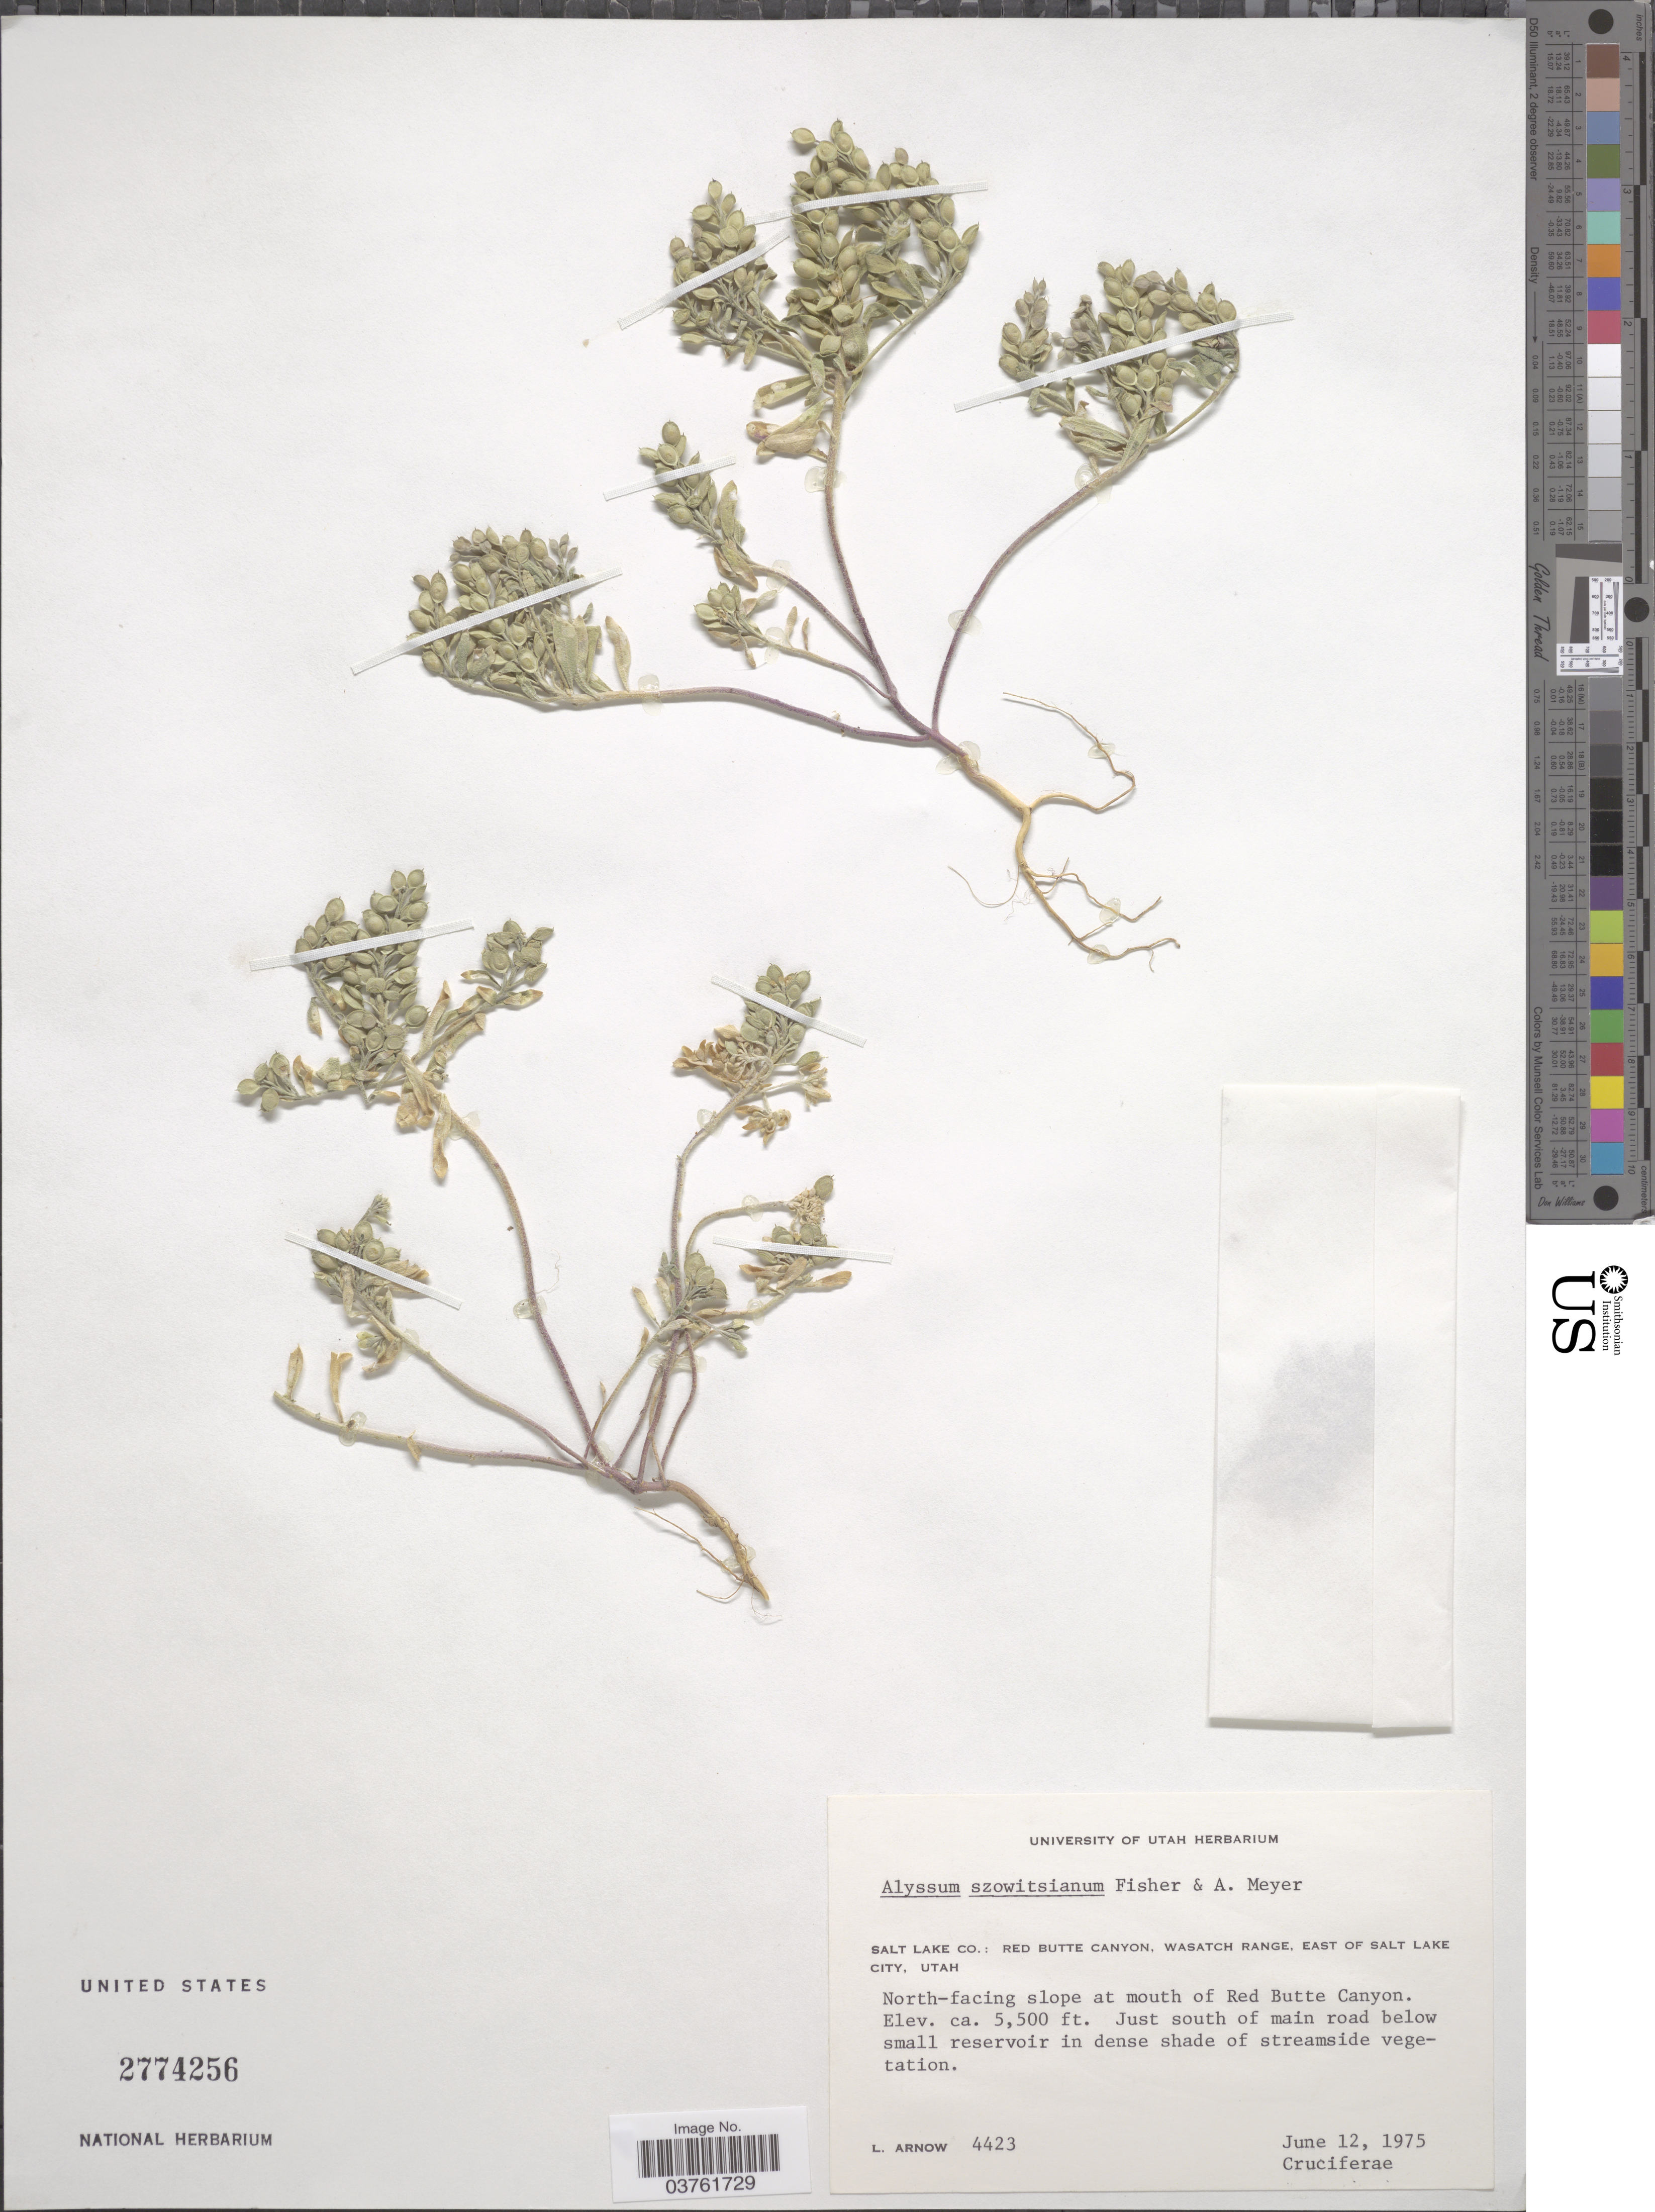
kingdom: Plantae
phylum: Tracheophyta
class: Magnoliopsida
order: Brassicales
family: Brassicaceae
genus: Alyssum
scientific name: Alyssum szovitsianum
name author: Fisch. & C.A. Mey.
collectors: L. Arnow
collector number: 4423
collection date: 1975-06-12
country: United States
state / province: Utah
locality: Salt Lake Co: Red Butte Canyon, Wasatch Range, East of Salt Lake City. North-facing slope at mouth of Red Butte Canyon.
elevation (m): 1676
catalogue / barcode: US 2774256